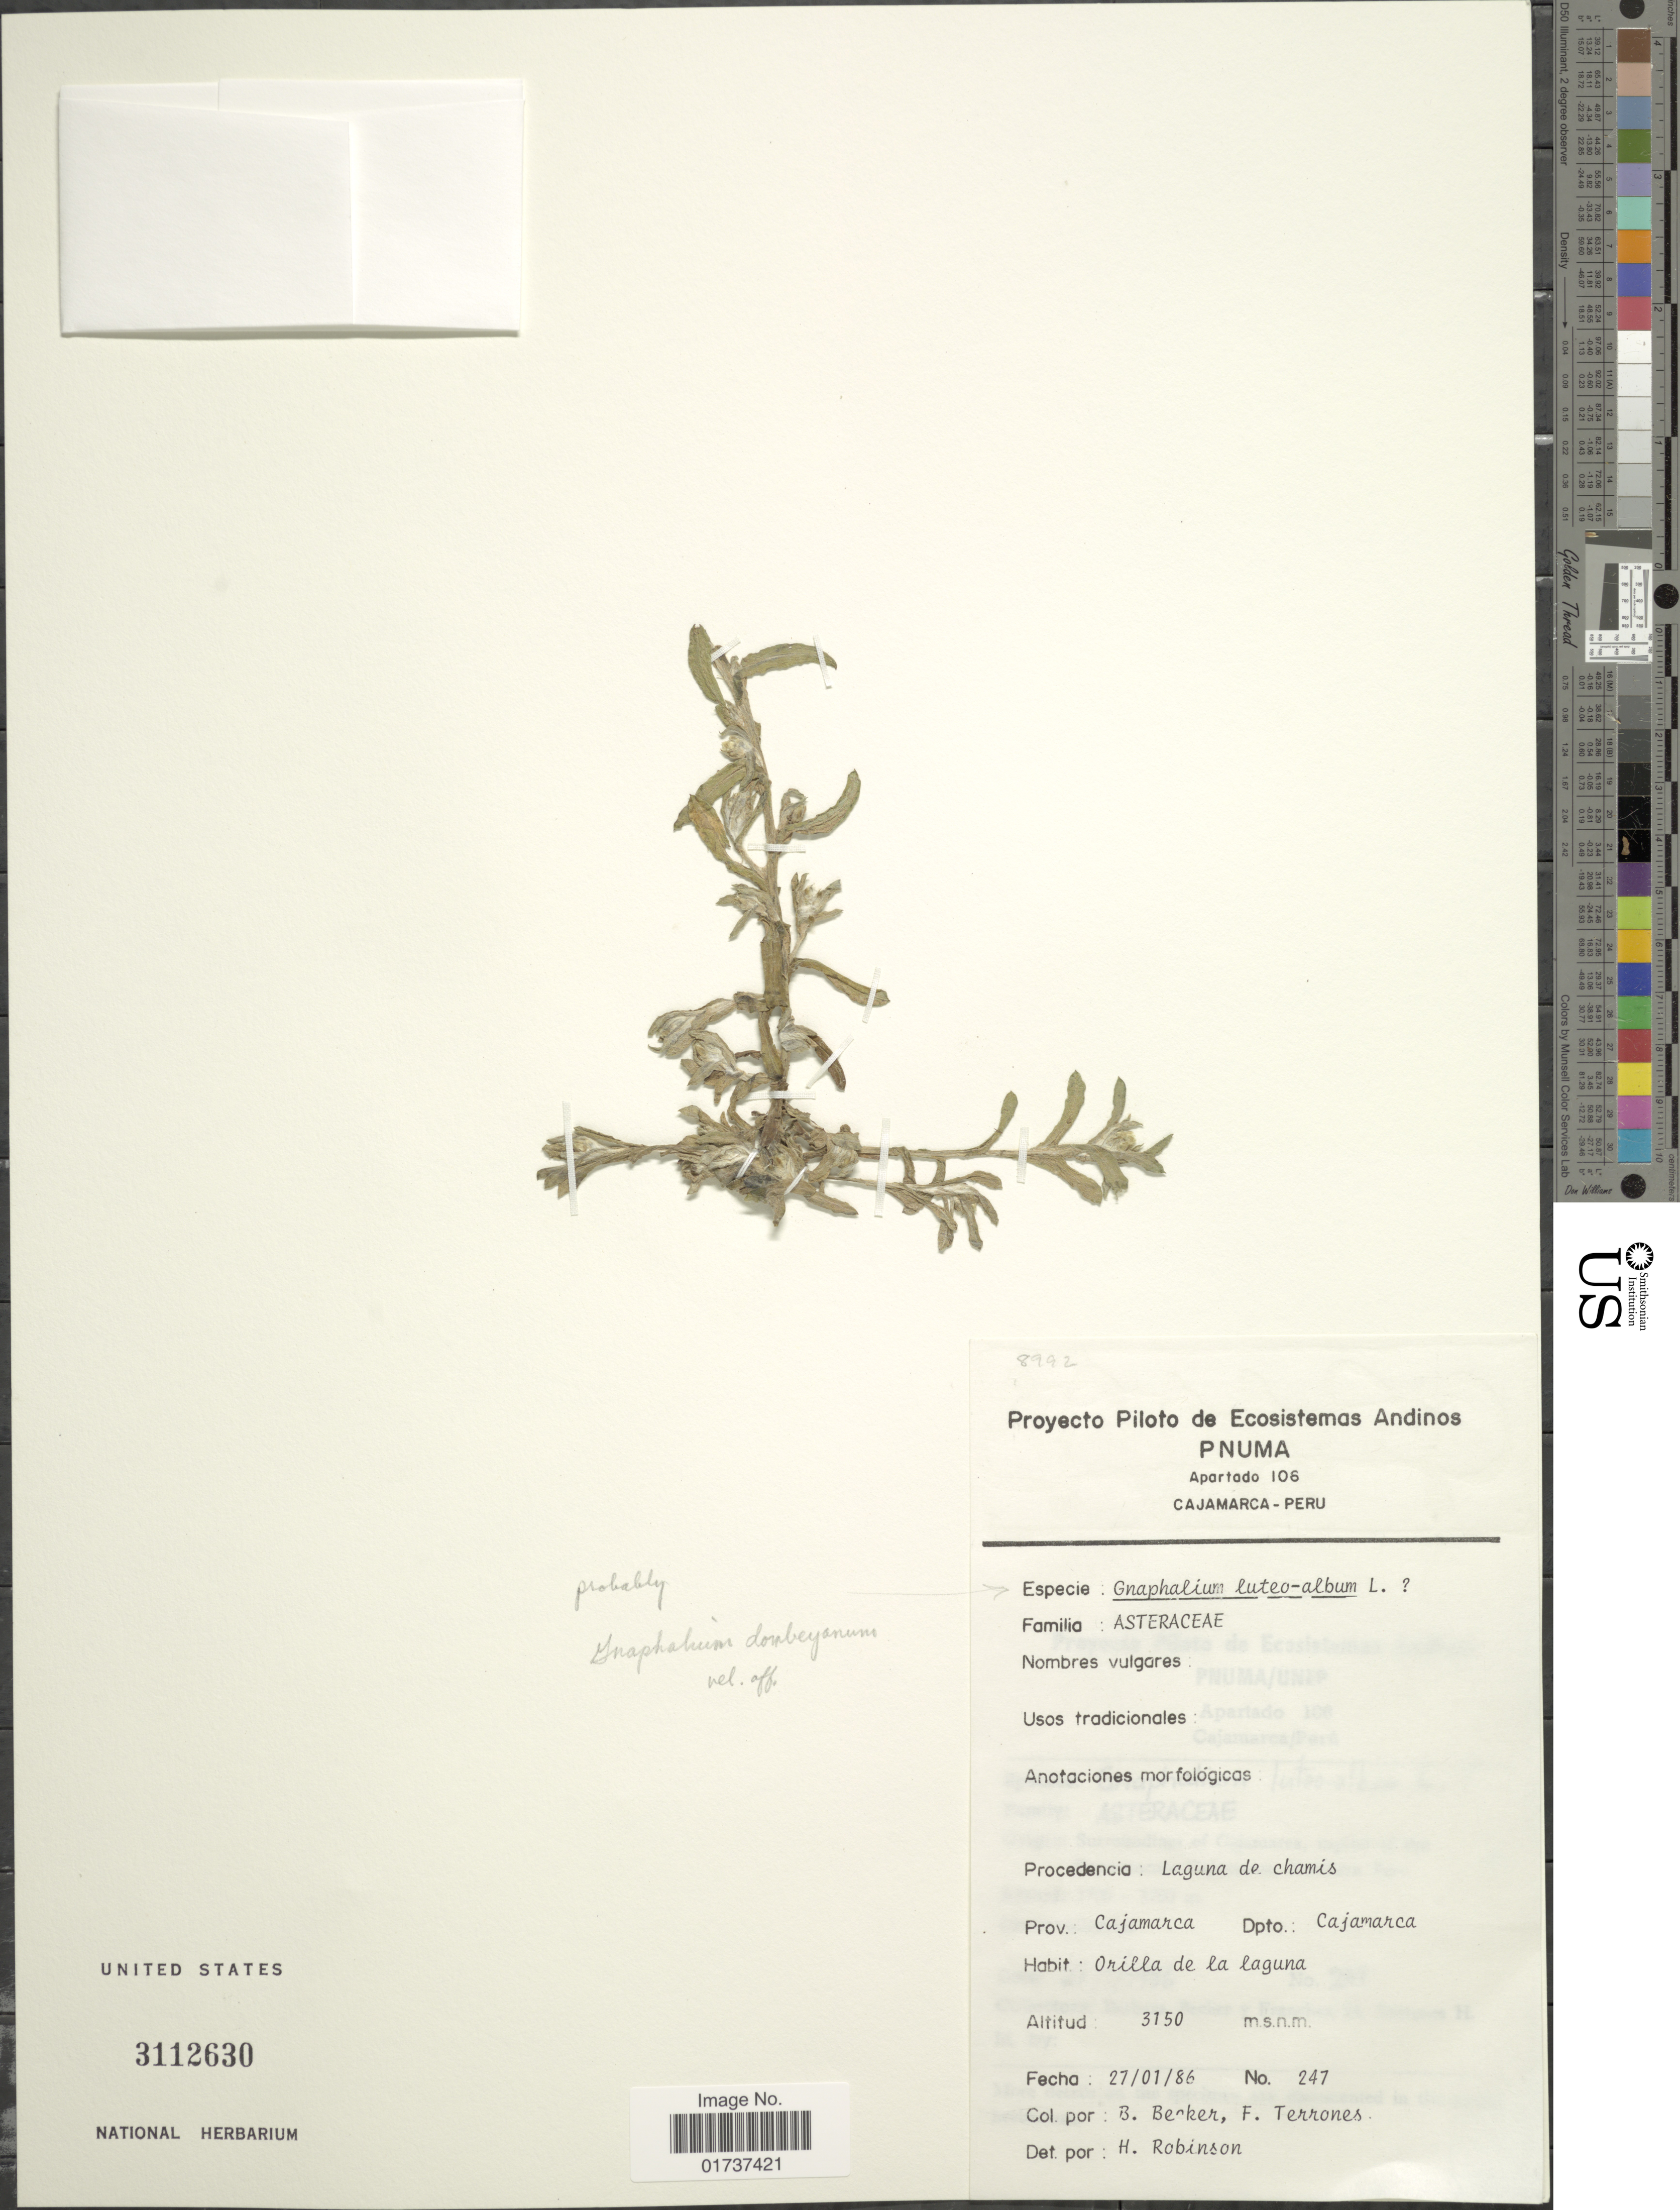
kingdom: Plantae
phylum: Tracheophyta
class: Magnoliopsida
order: Asterales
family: Asteraceae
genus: Gnaphalium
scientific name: Gnaphalium sp.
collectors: B. Becker & F. Terrones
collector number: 247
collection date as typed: Transcribed d/m/y: 27/1/86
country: Peru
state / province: Cajamarca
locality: Laguna de chamis, Dpto Cajamarca, Orilla de la laguna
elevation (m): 3150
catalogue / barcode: US 3112630